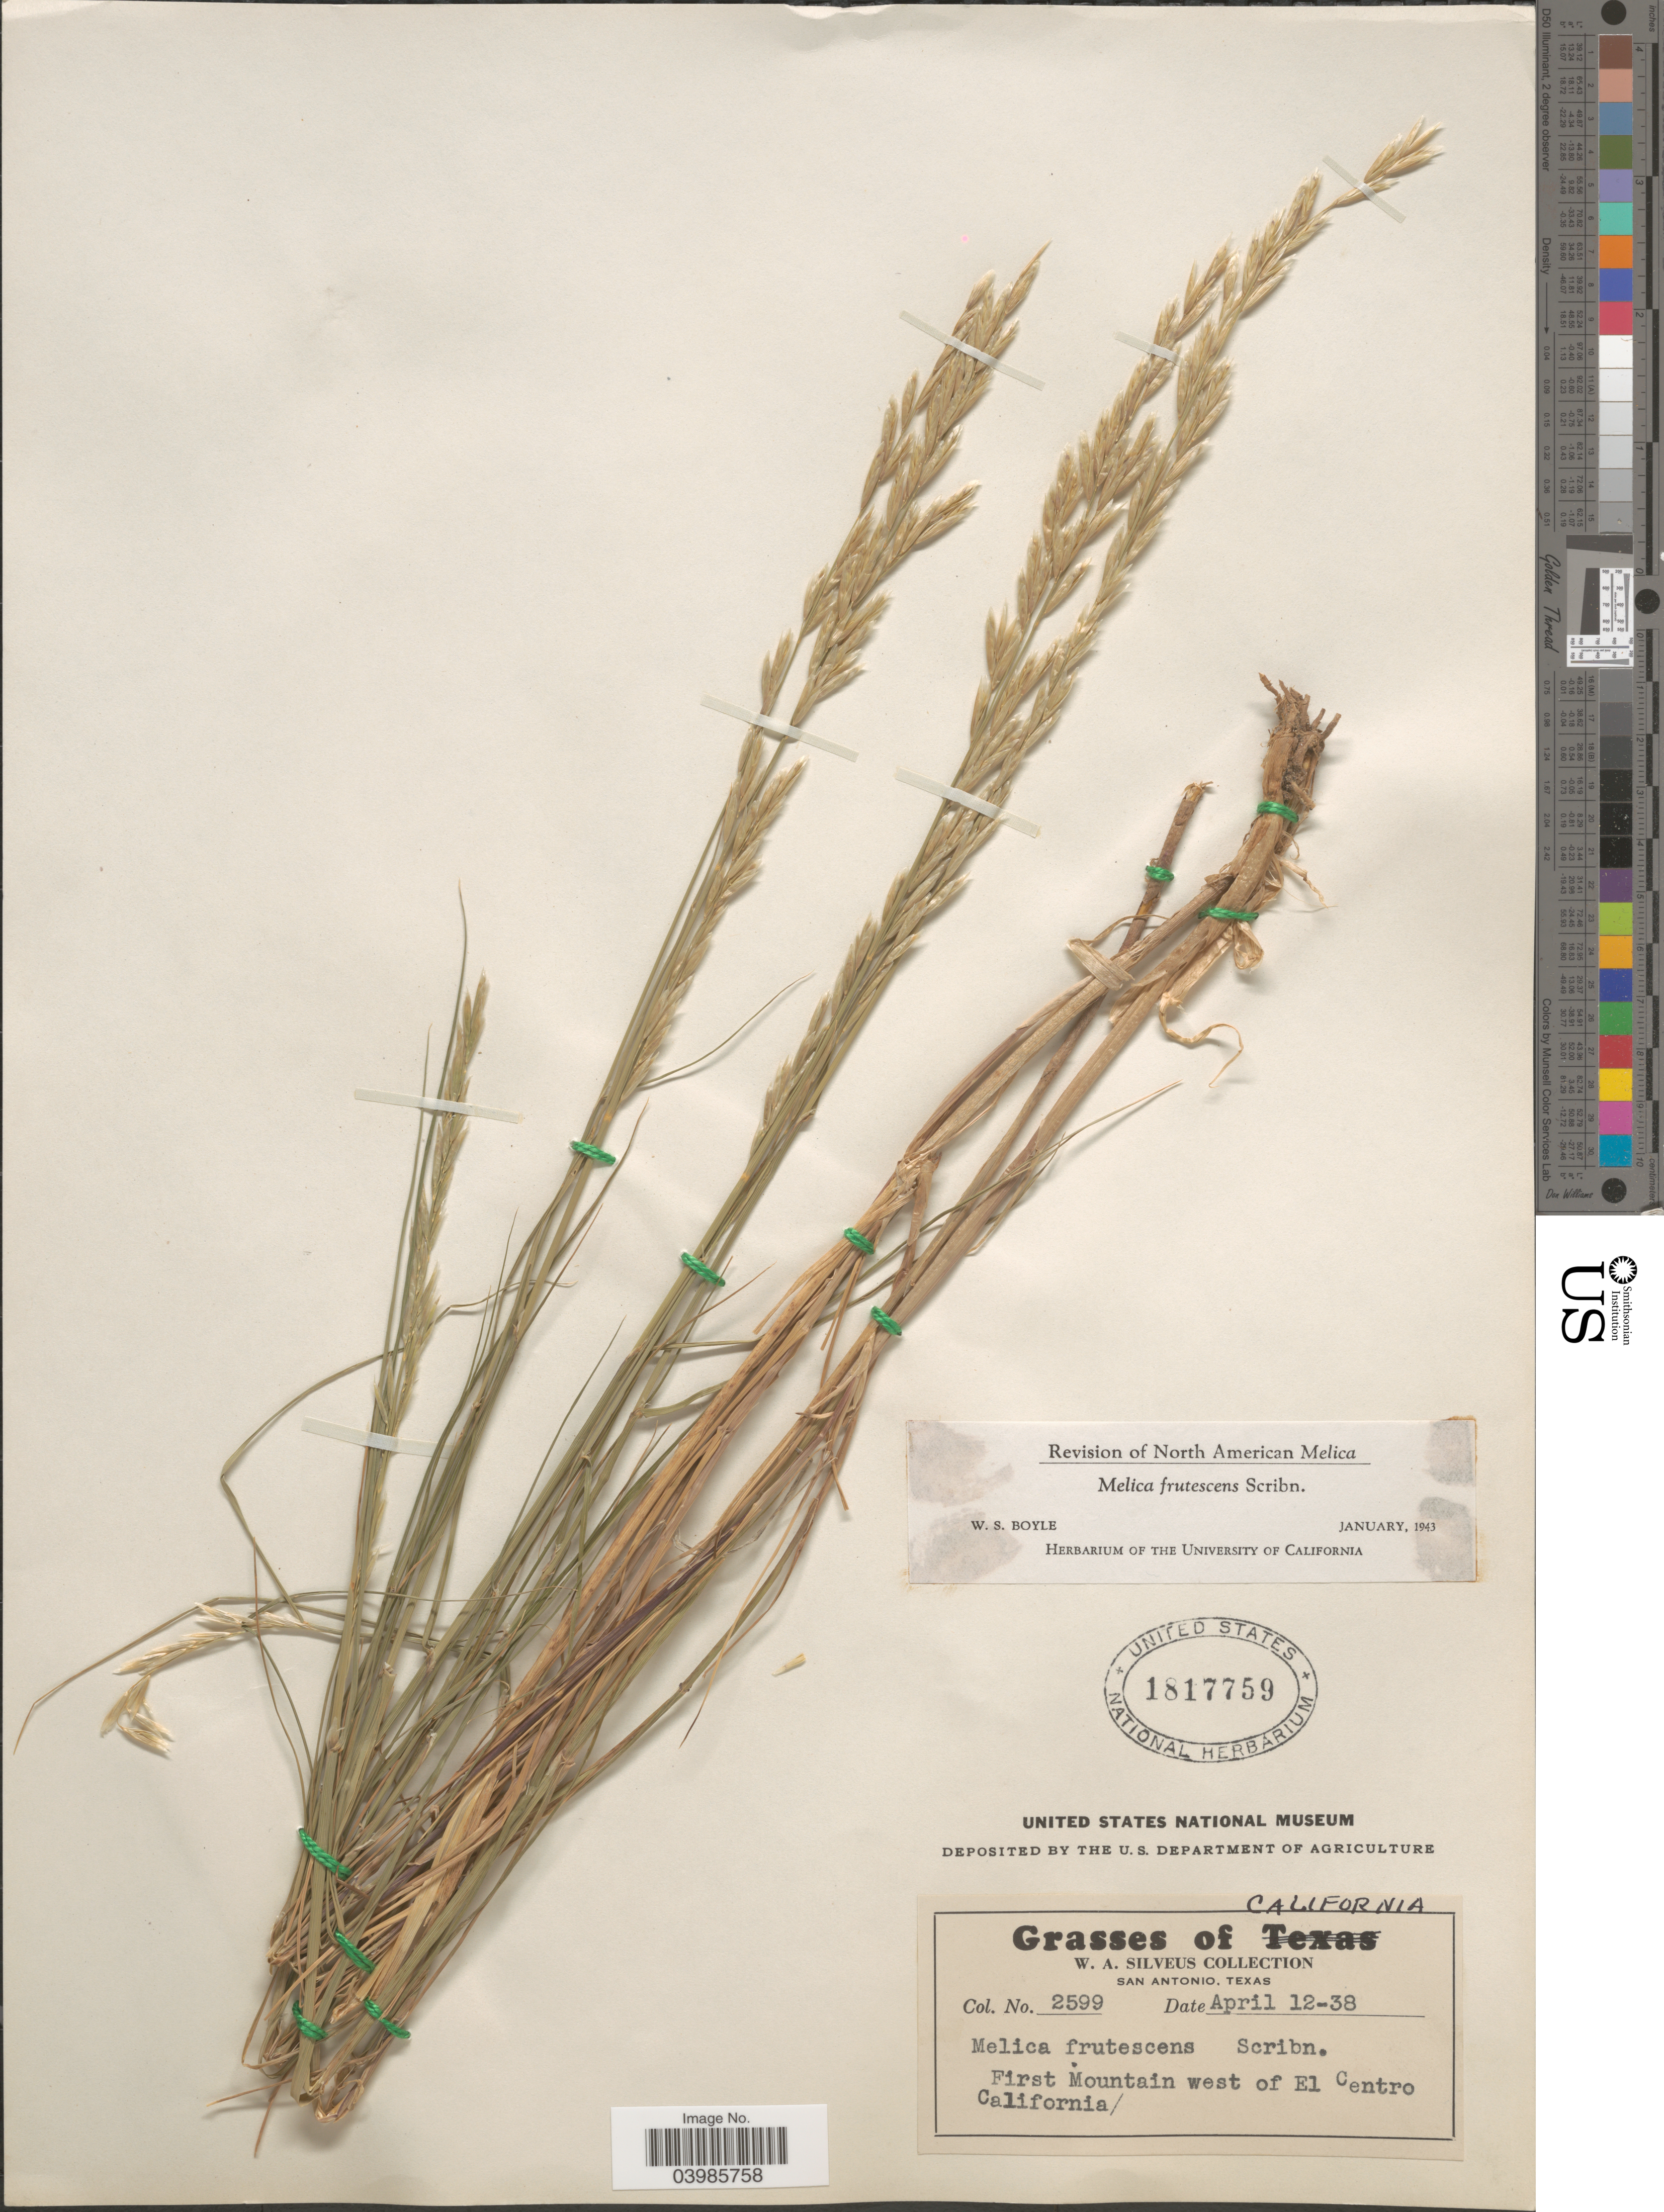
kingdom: Plantae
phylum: Tracheophyta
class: Liliopsida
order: Poales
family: Poaceae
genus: Melica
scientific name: Melica frutescens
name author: Scribn.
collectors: W. Silveus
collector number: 2599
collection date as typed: Transcribed d/m/y: 12/4/38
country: United States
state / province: California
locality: First Mountain west of El Centro California.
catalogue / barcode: US 1817759